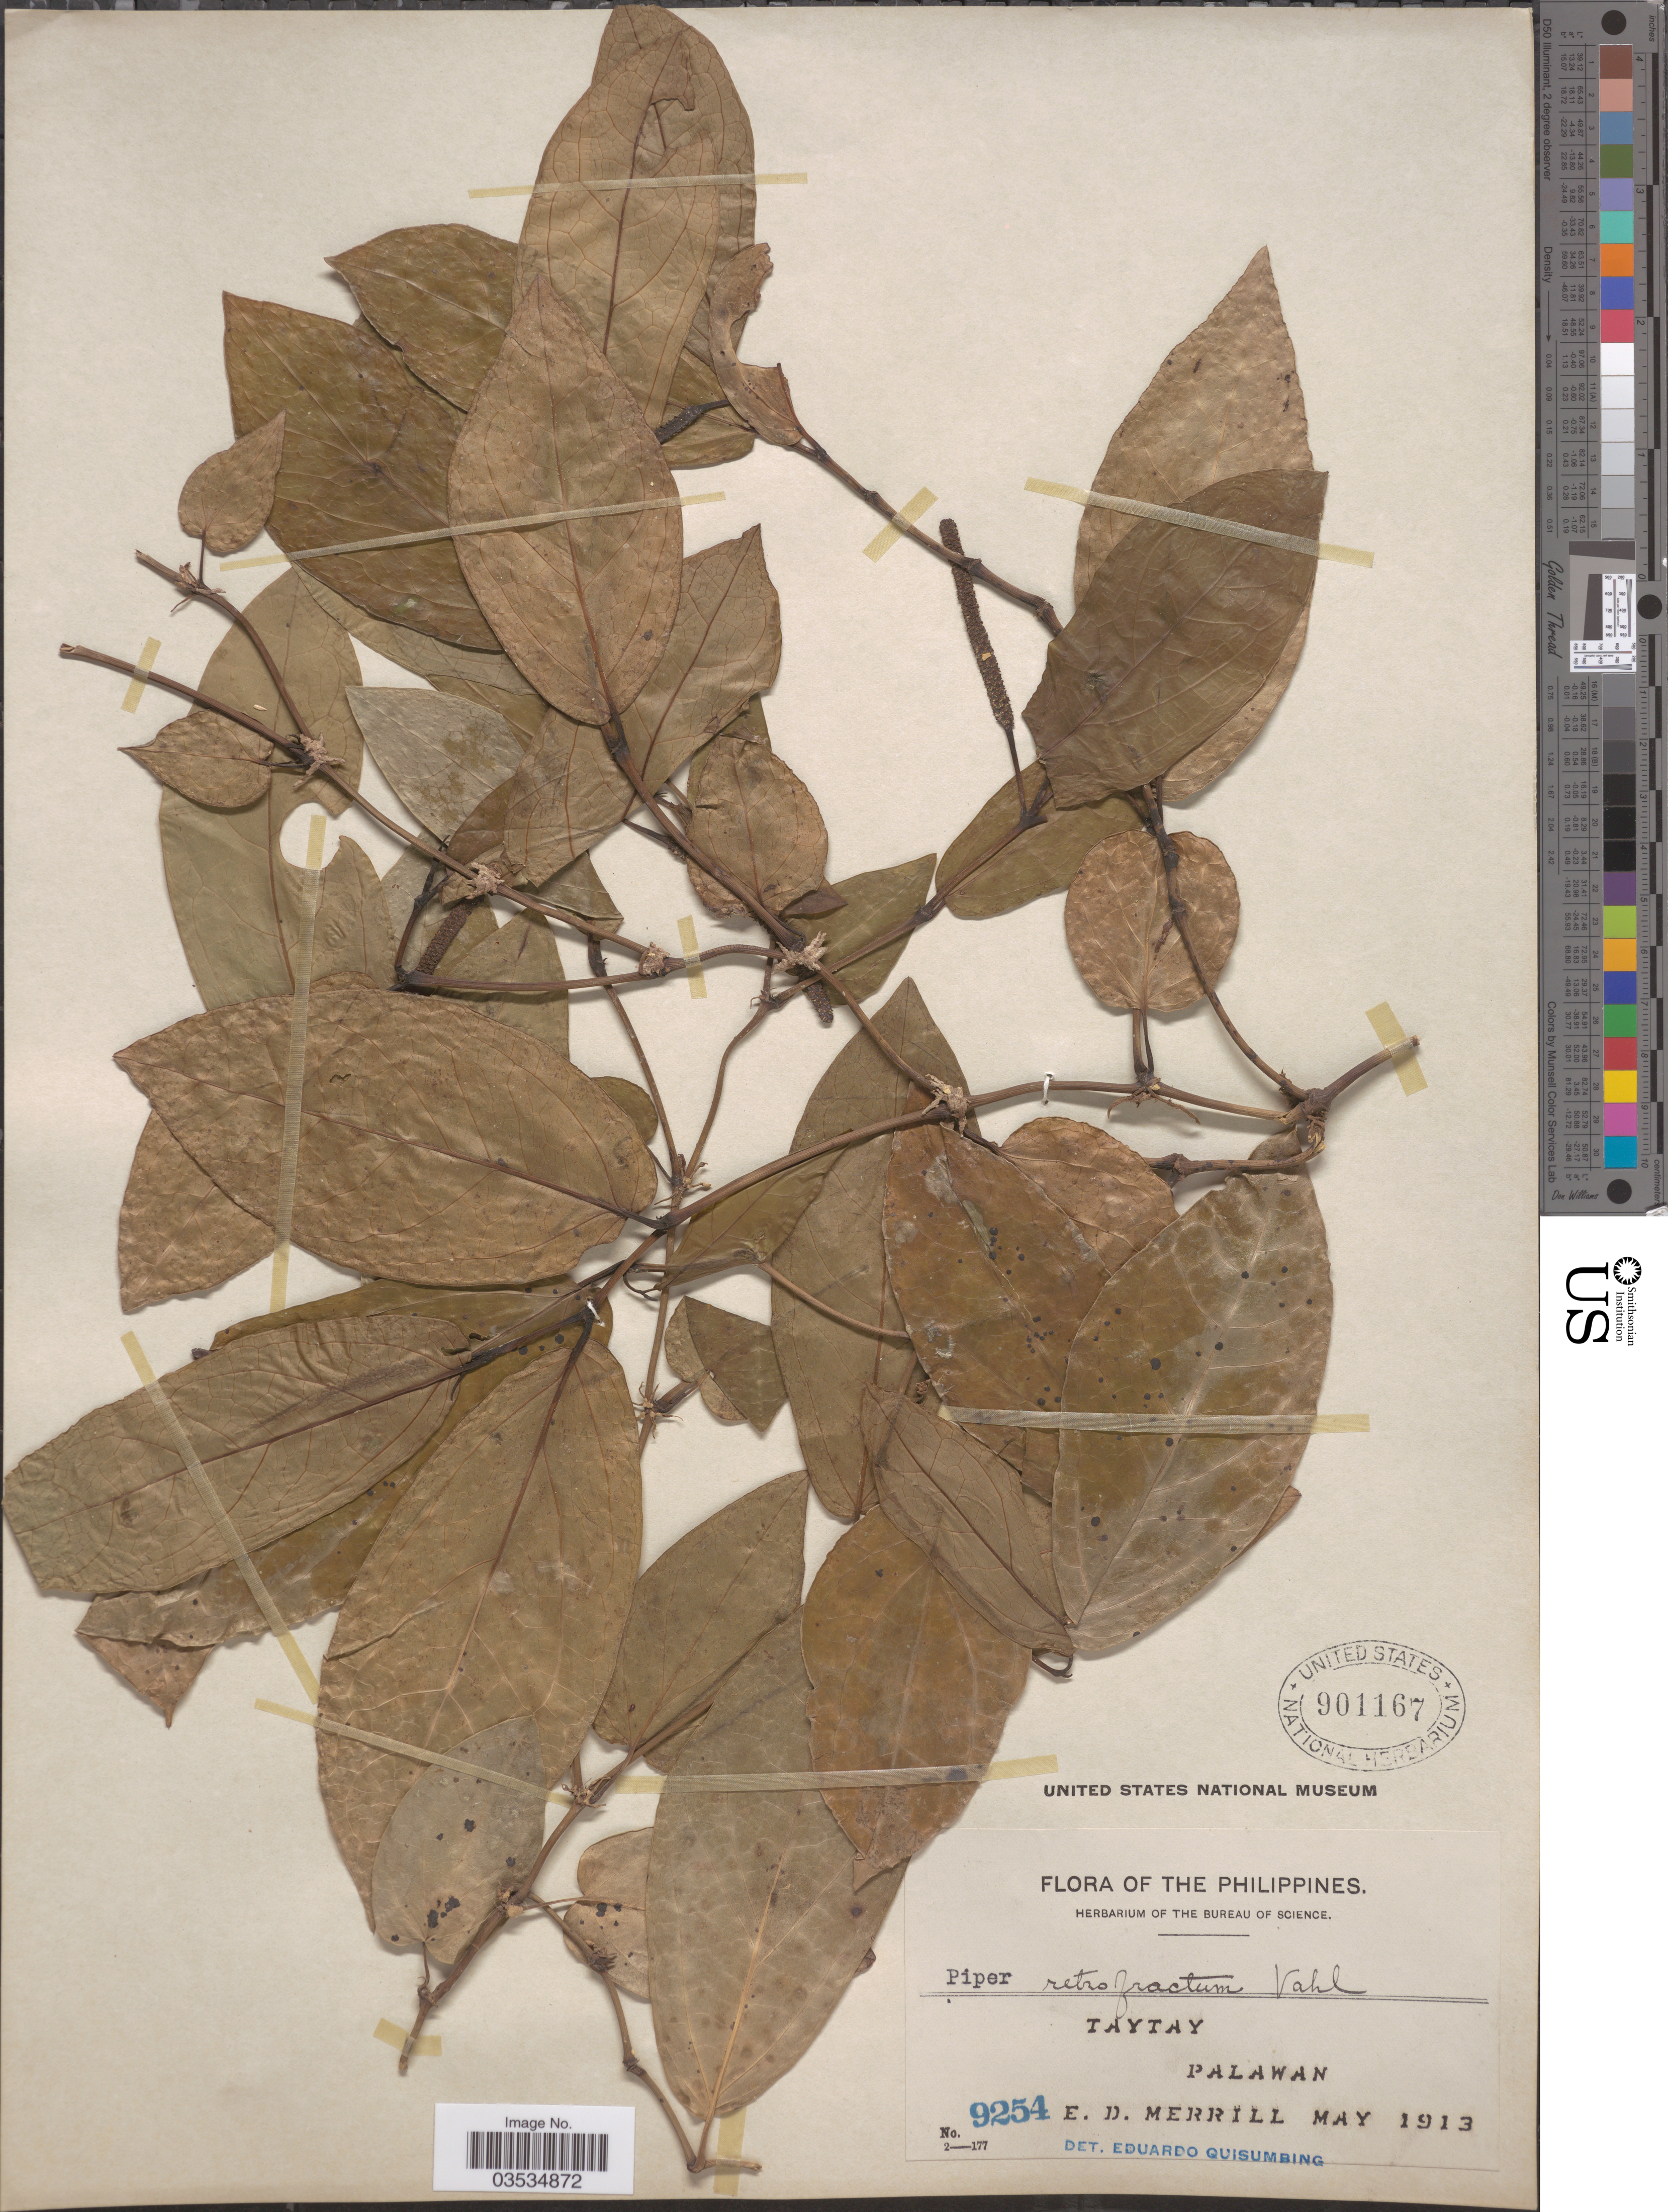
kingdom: Plantae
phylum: Tracheophyta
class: Magnoliopsida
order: Piperales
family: Piperaceae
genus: Piper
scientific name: Piper retrofractum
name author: Vahl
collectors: E. D. Merrill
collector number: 9254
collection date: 1913-05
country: Philippines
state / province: Mimaropa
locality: Taytay. Palawan.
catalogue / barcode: US 901167